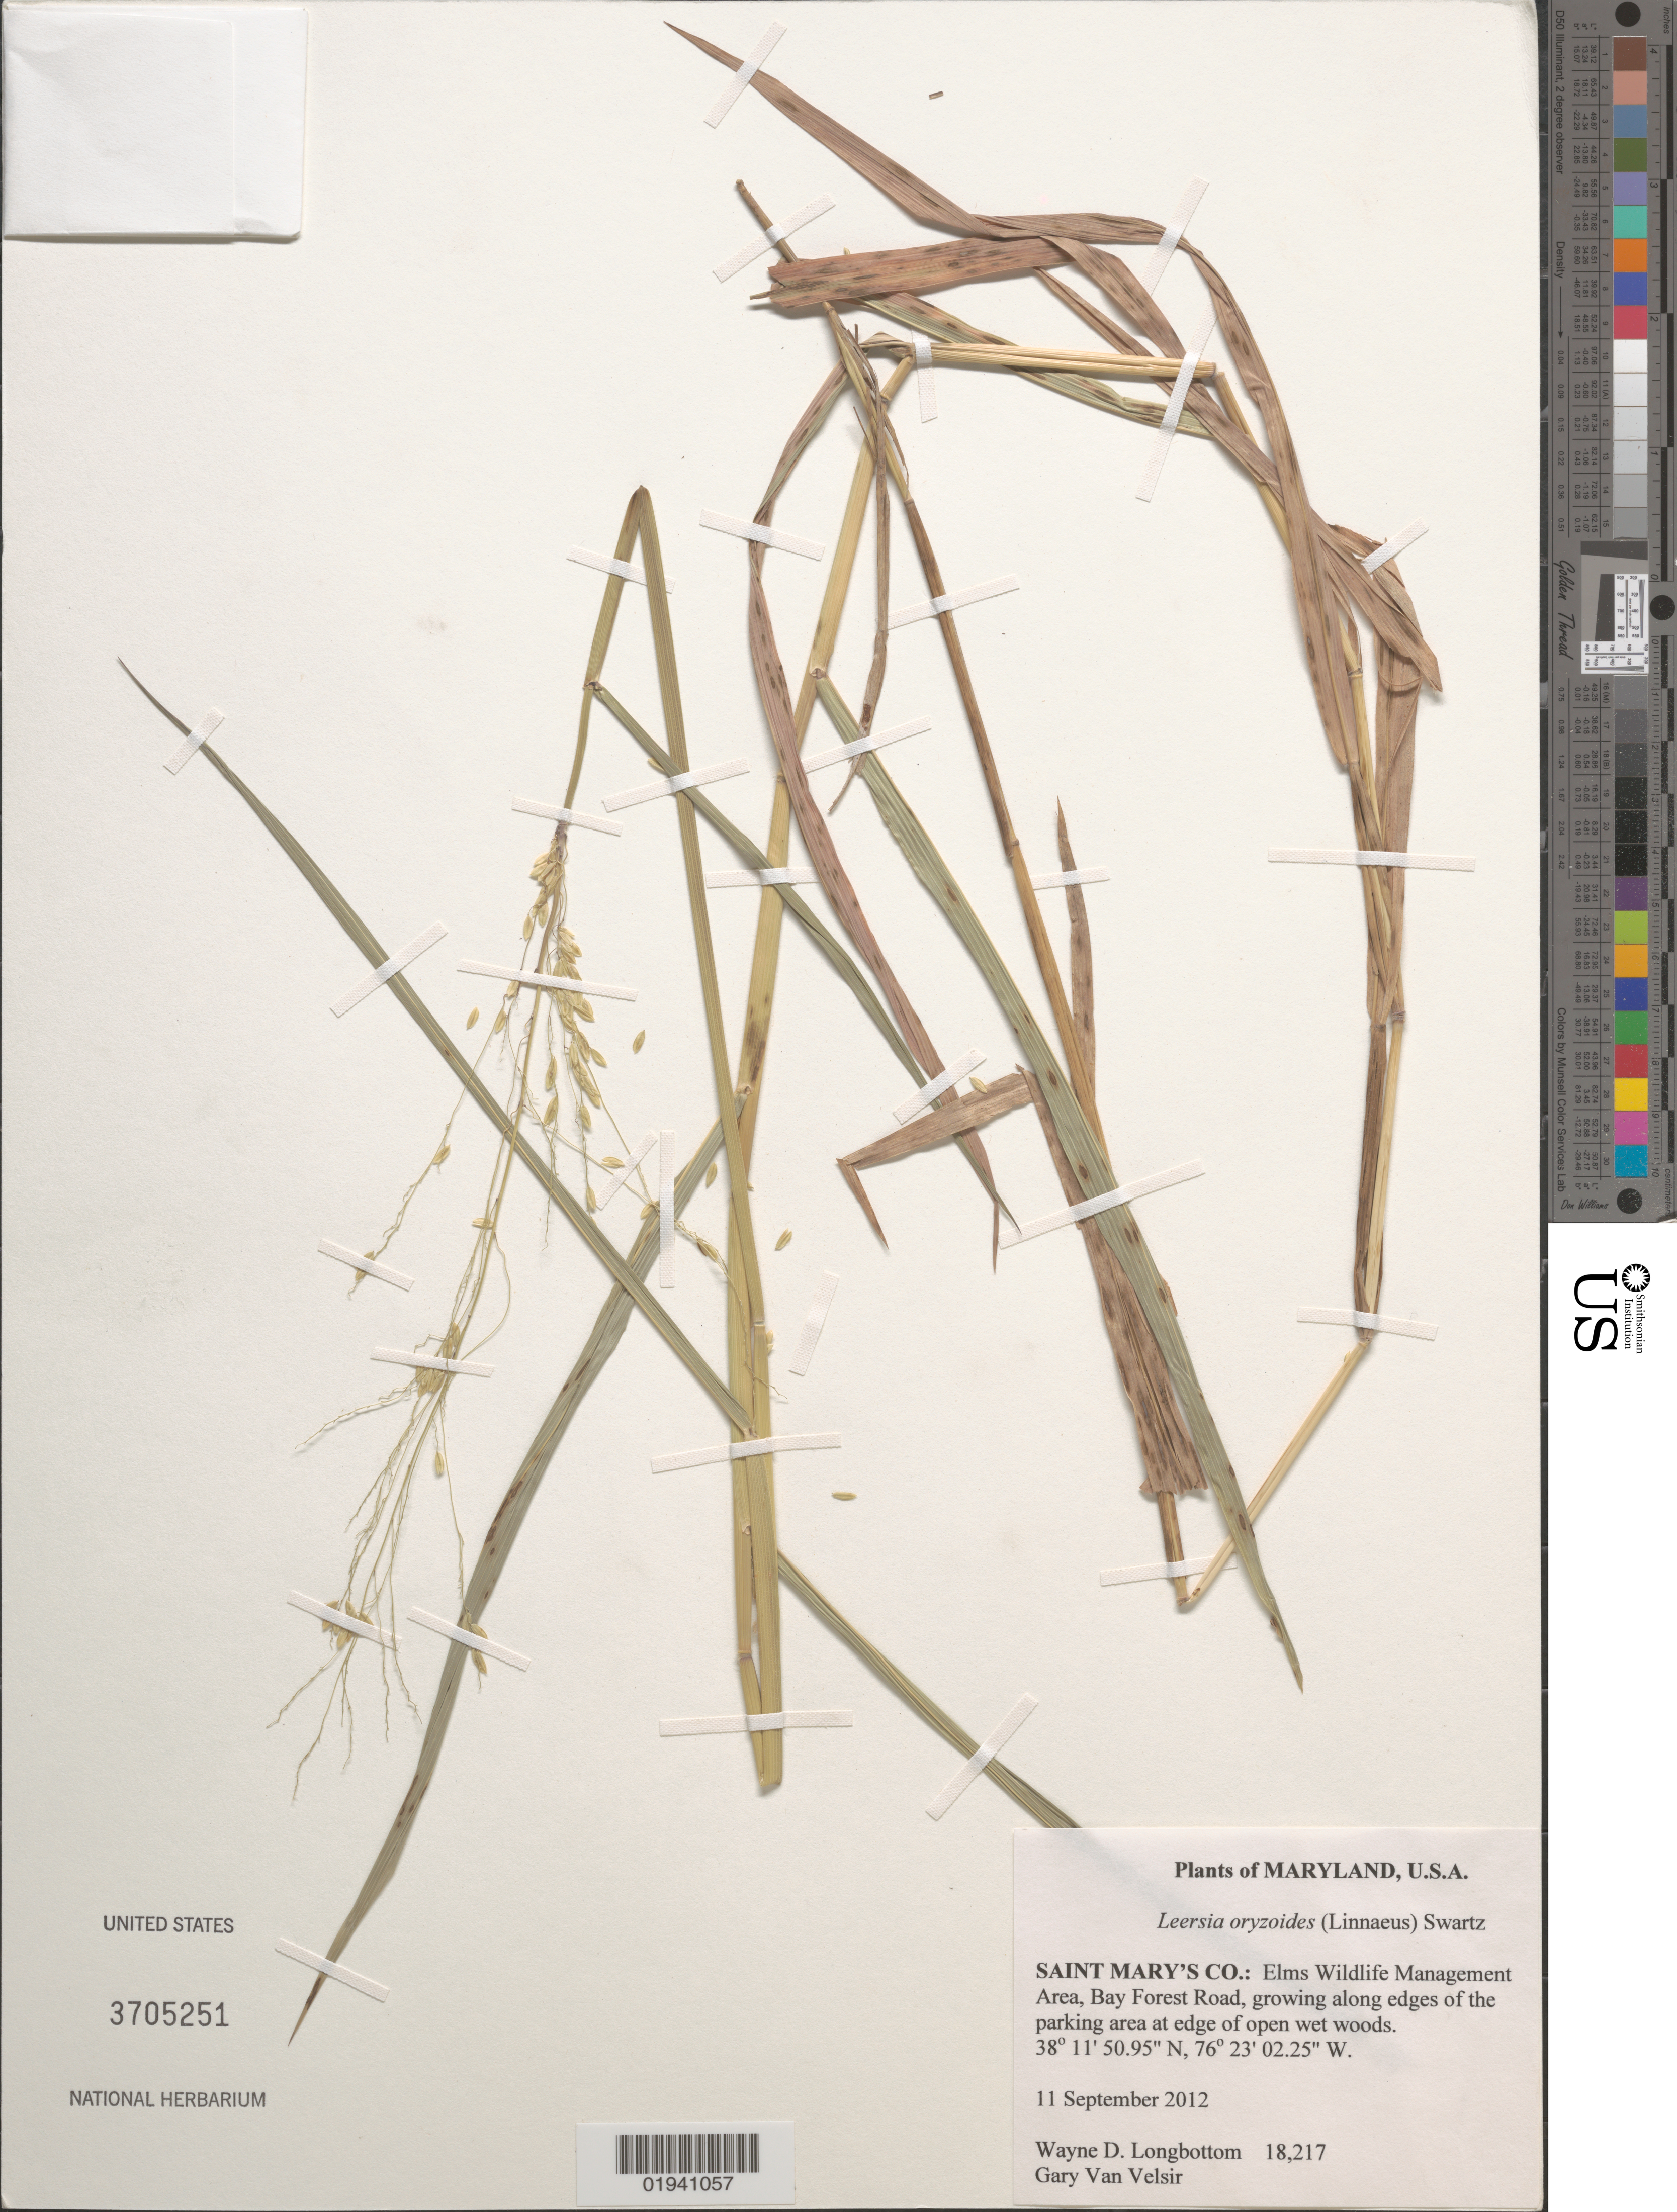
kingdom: Plantae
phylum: Tracheophyta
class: Liliopsida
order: Poales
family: Poaceae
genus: Leersia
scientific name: Leersia oryzoides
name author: (L.) Sw.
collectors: W. D. Longbottom & G. Van Velsir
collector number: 18217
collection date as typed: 11 September 2012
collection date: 2012-09-11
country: United States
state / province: Maryland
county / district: St. Mary's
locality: Elms Wildlife Management Area, Bay Forest Road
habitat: growing along edges of the parking area at edge of open wet woods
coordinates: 38 11 50.95 N, 76 23 2.25 W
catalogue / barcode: US 3705251